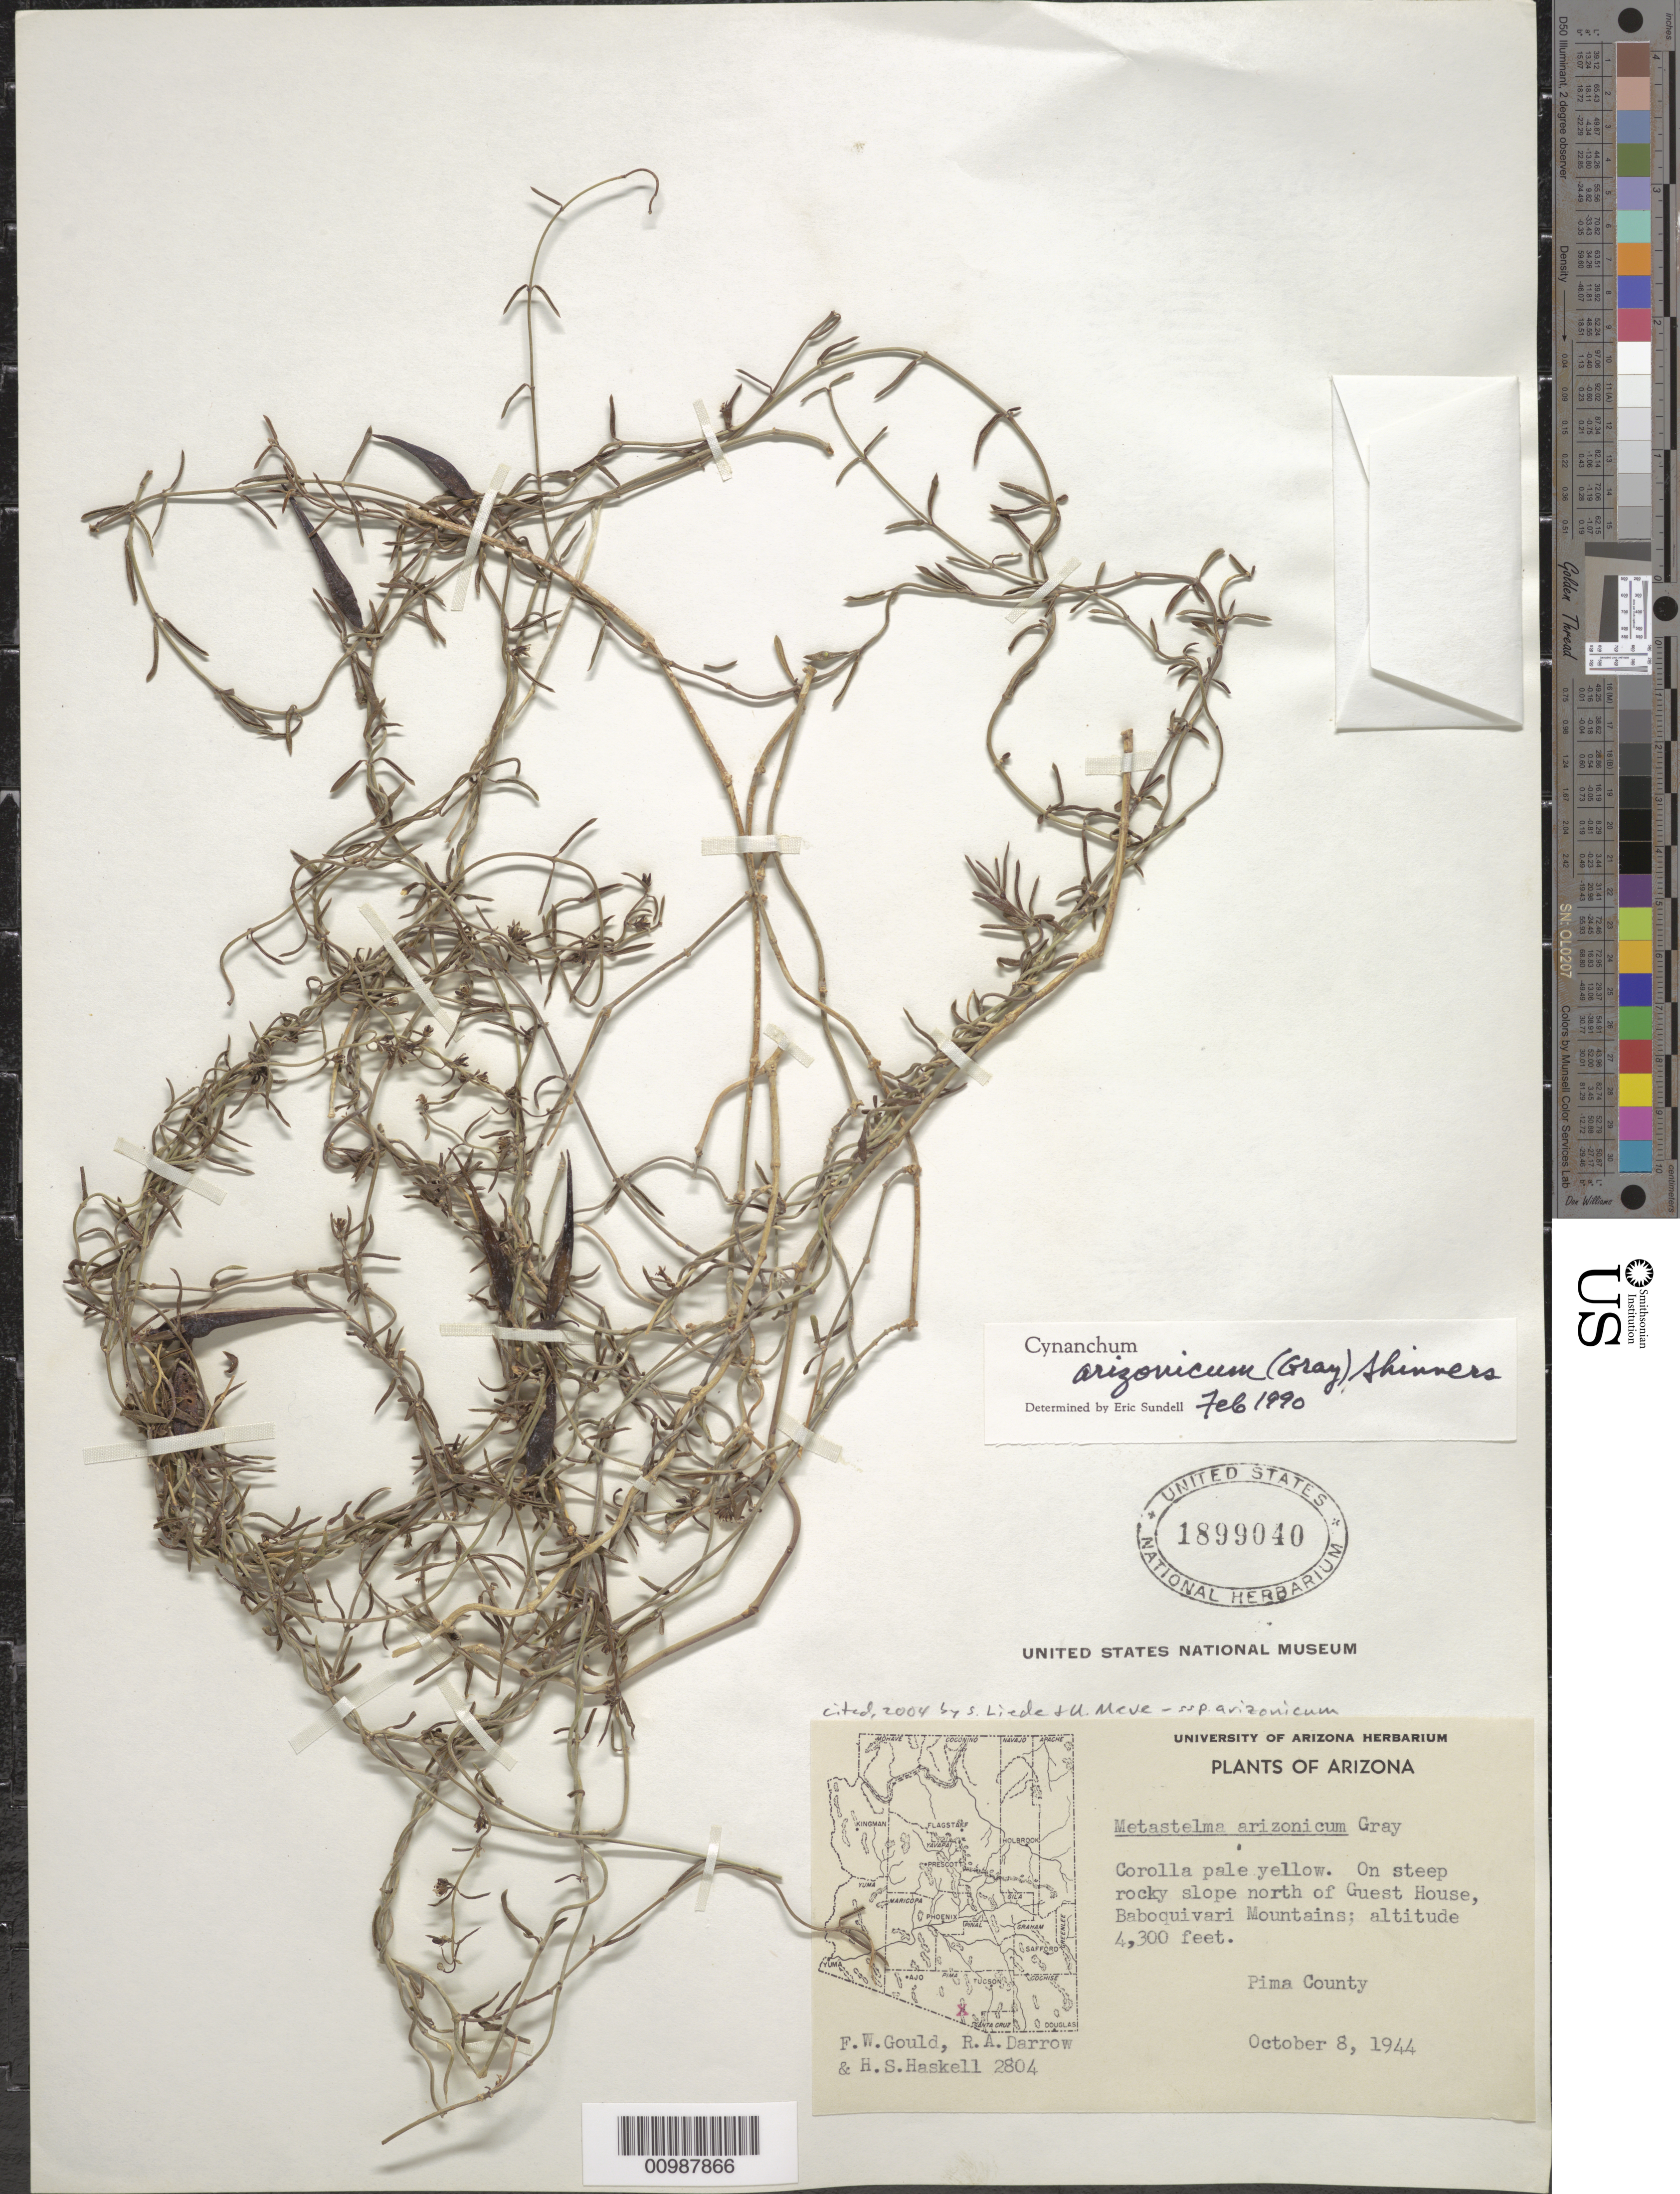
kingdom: Plantae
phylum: Tracheophyta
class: Magnoliopsida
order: Gentianales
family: Apocynaceae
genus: Cynanchum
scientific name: Cynanchum arizonicum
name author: (A. Gray) Shinners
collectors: F. W. Gould & R. A. Darrow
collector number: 2804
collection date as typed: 08 Oct 1944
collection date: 1944-10-08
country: United States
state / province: Arizona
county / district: Pima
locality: Corolla pale yellow. On steep rocky slope north of Guest House, Baboquivari Mountains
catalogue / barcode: US 1899040